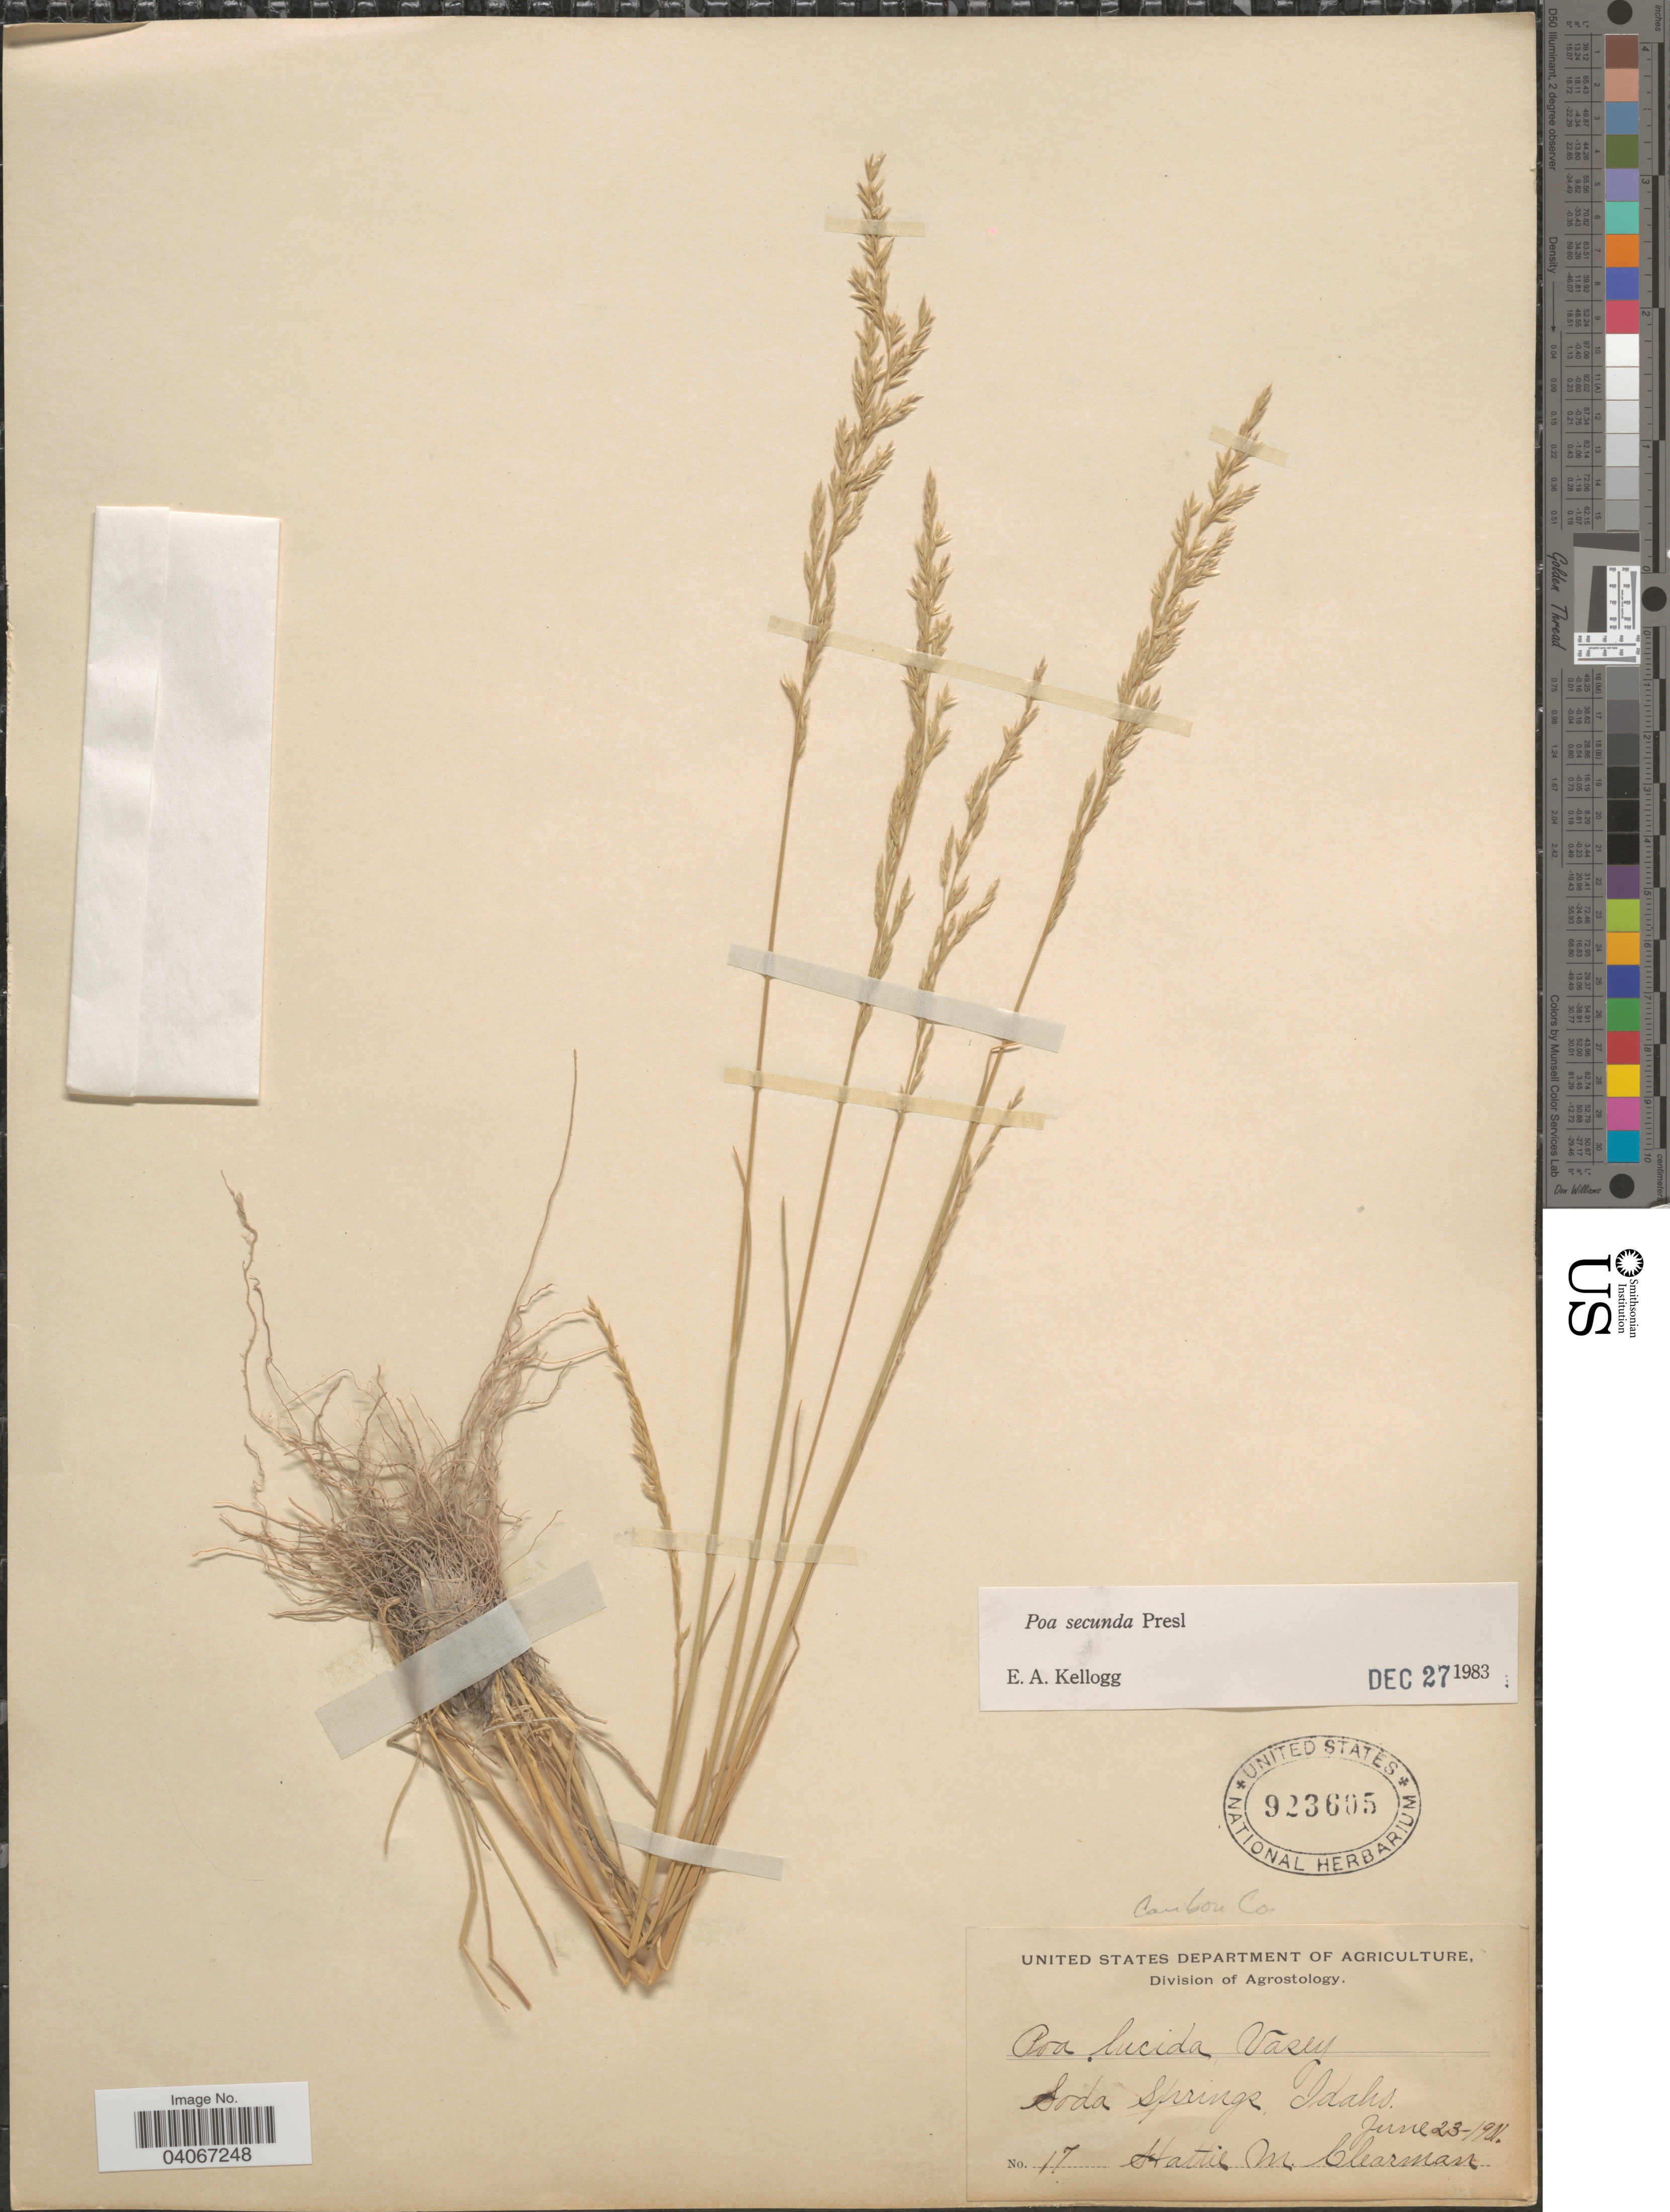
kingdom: Plantae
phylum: Tracheophyta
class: Liliopsida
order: Poales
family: Poaceae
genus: Poa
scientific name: Poa secunda subsp. secunda var. secunda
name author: J. Presl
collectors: H. Clearman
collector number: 17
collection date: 1901-06-23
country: United States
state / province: Idaho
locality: Soda Springs. Caribou Co.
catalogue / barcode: US 923605